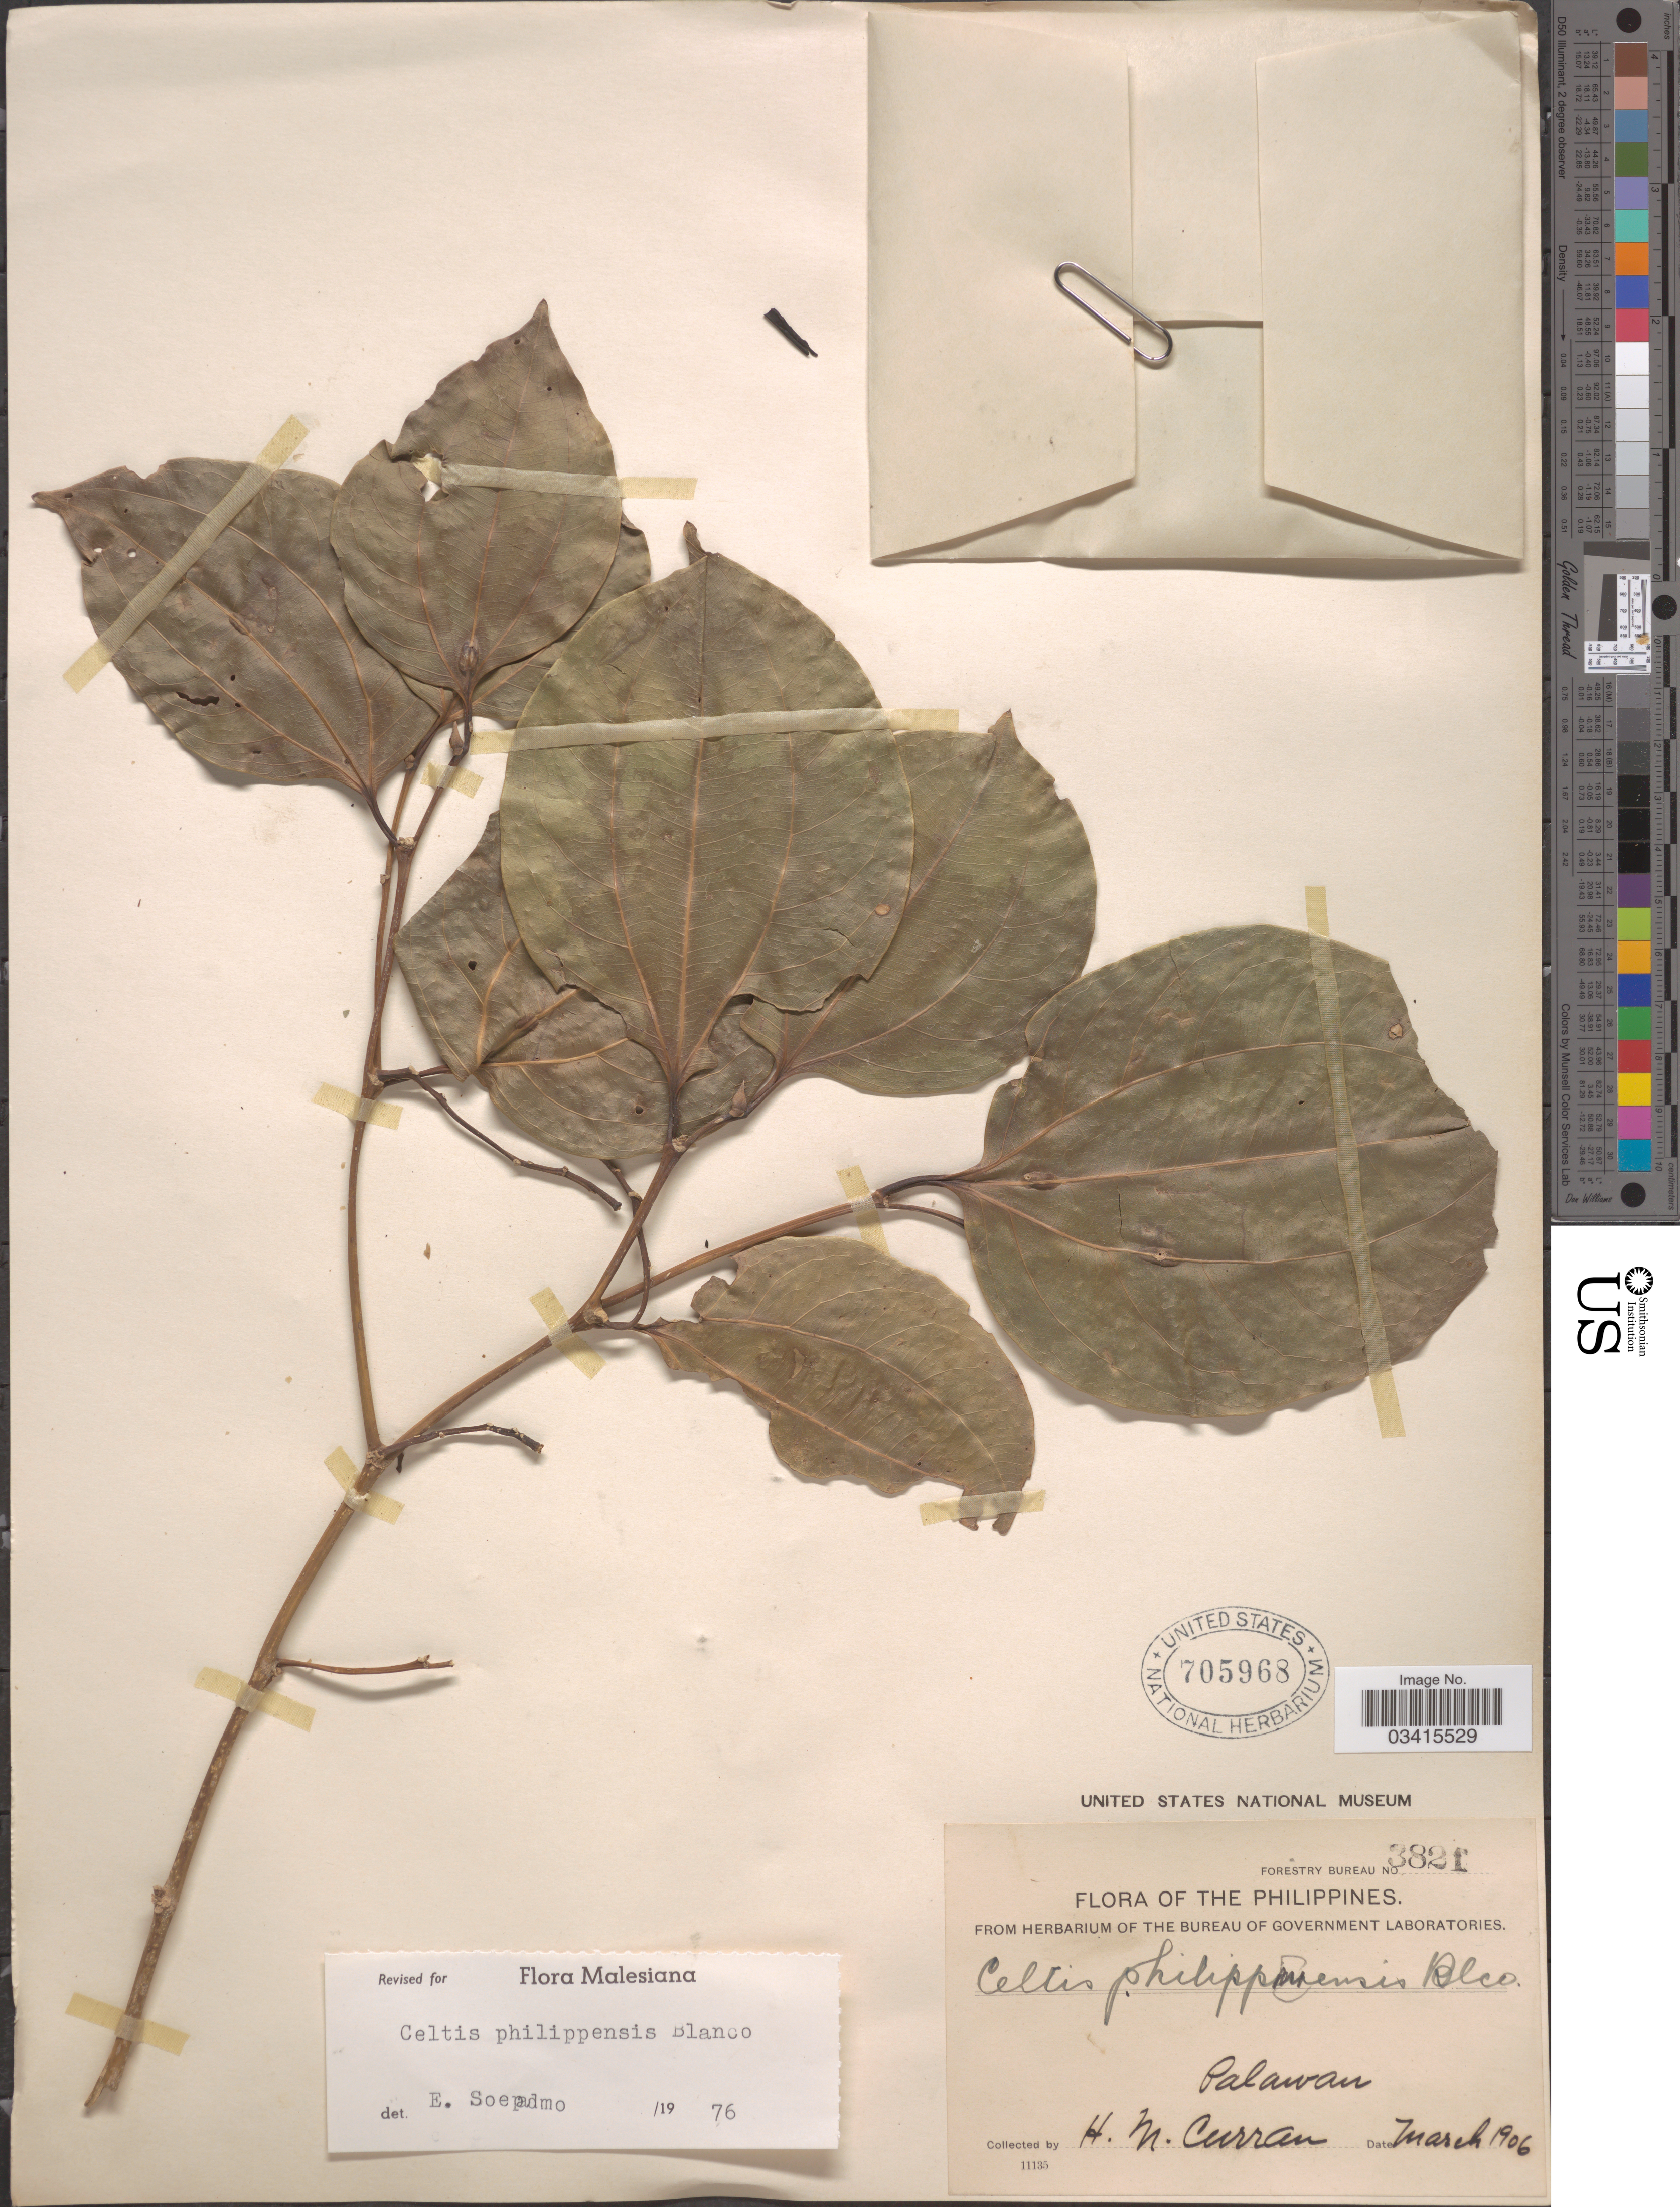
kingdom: Plantae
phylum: Tracheophyta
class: Magnoliopsida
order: Rosales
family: Cannabaceae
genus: Celtis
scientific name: Celtis philippensis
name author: Blanco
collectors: H. M. Curran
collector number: Forestry Bureau 3821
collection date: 1906-03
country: Philippines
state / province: Mimaropa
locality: Palawan.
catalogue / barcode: US 705968